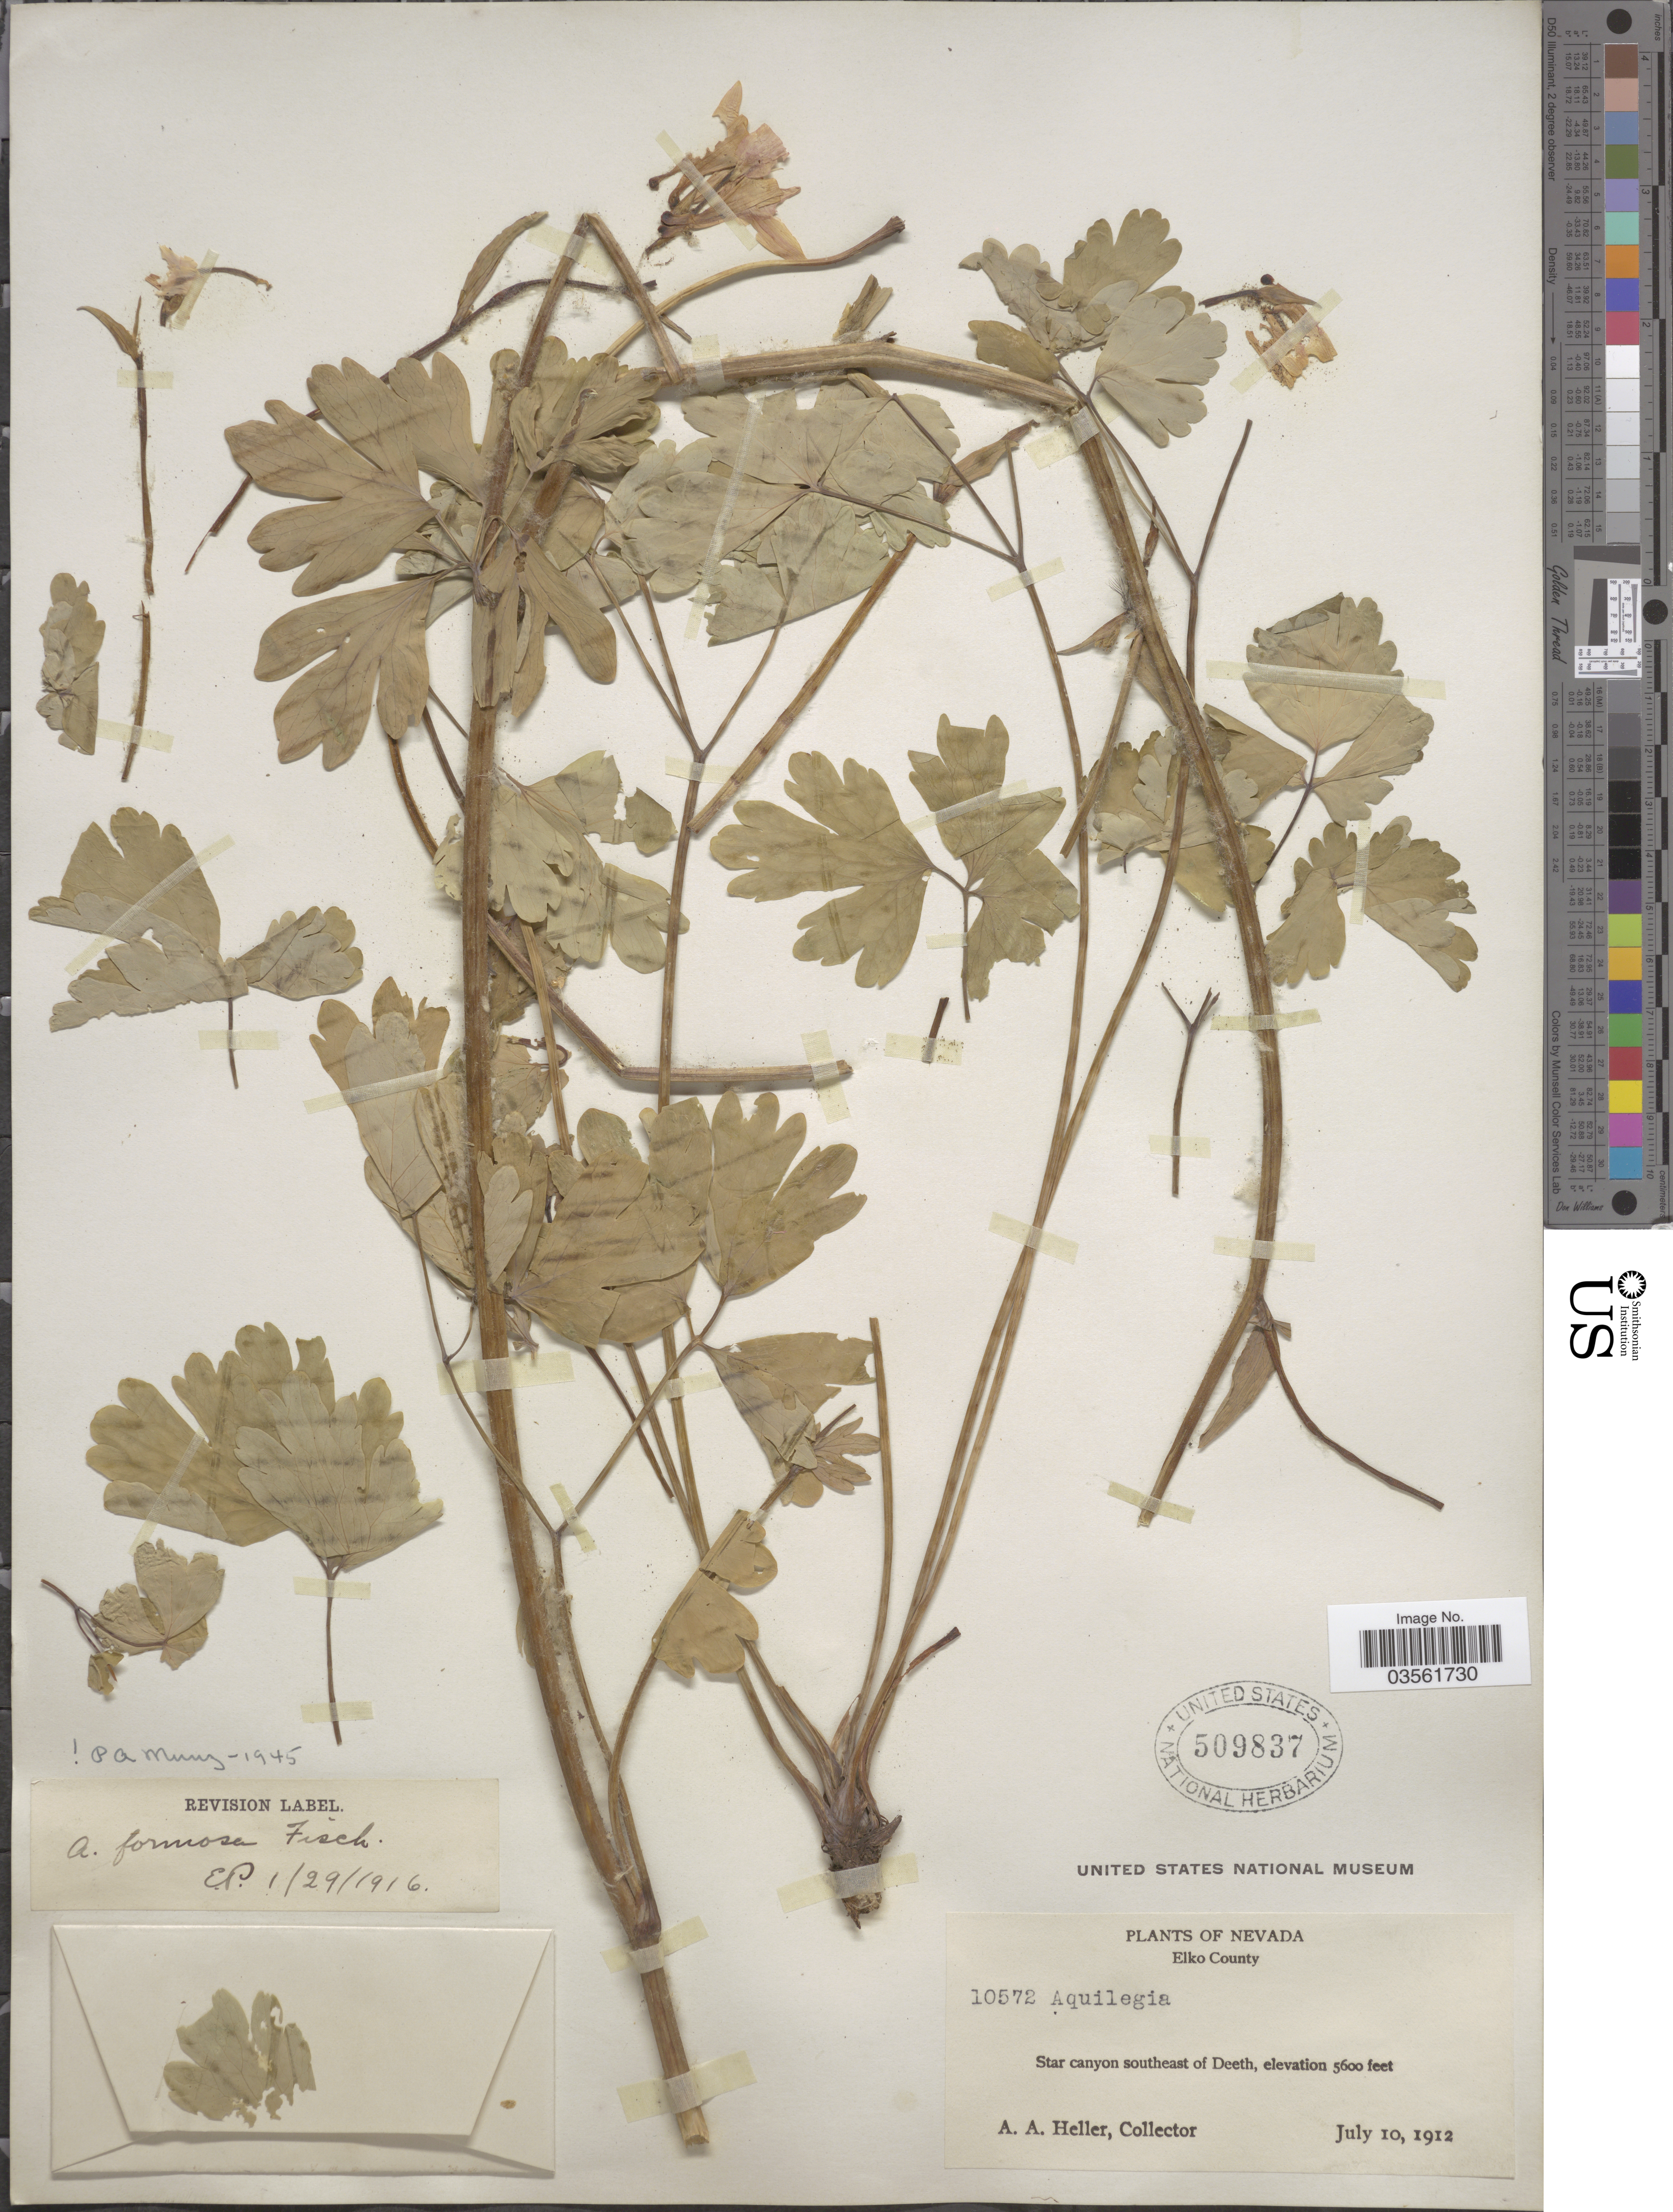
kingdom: Plantae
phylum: Tracheophyta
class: Magnoliopsida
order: Ranunculales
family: Ranunculaceae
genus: Aquilegia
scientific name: Aquilegia formosa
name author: Fisch. ex DC.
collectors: A. A. Heller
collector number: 10572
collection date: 1912-07-10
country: United States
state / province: Nevada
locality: Elko County. Star canyon southeast of Deeth.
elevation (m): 1707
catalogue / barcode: US 509837